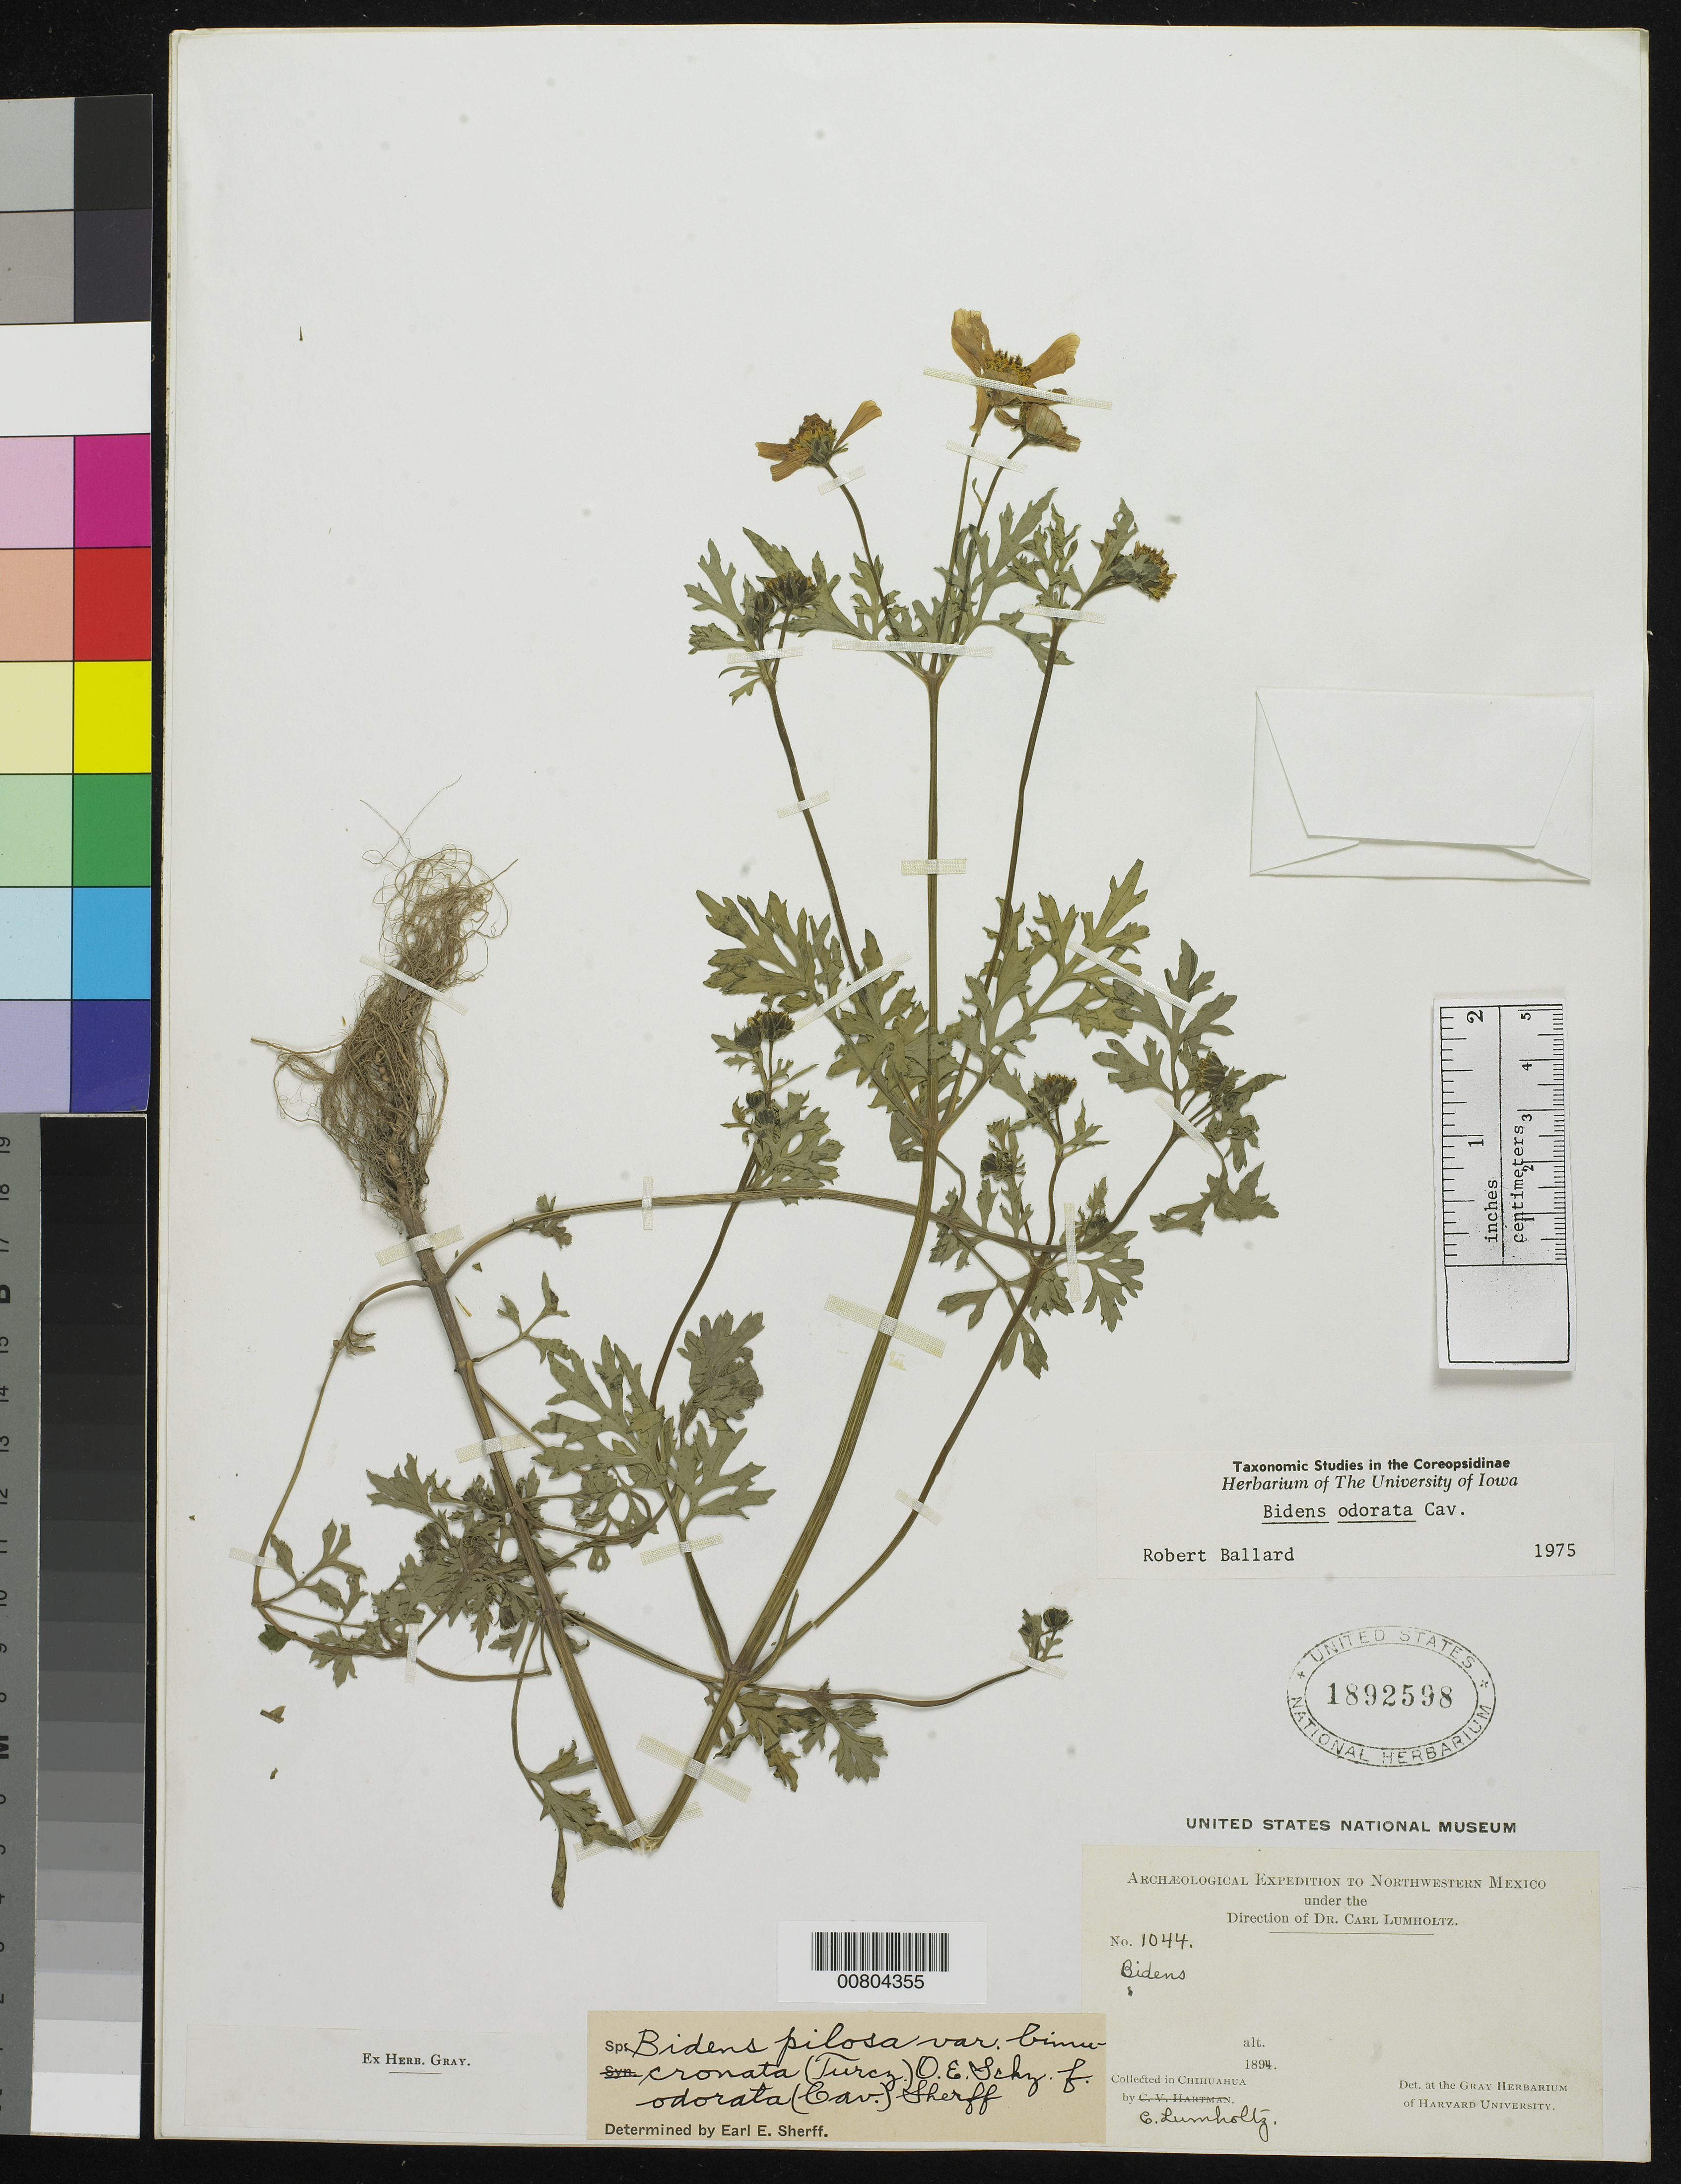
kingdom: Plantae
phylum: Tracheophyta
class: Magnoliopsida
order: Asterales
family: Asteraceae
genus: Bidens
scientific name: Bidens odorata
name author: Cav.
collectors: C. Lumholtz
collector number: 1044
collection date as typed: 1894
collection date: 1894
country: Mexico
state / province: Chihuahua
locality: Chihuahua.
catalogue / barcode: US 1892598